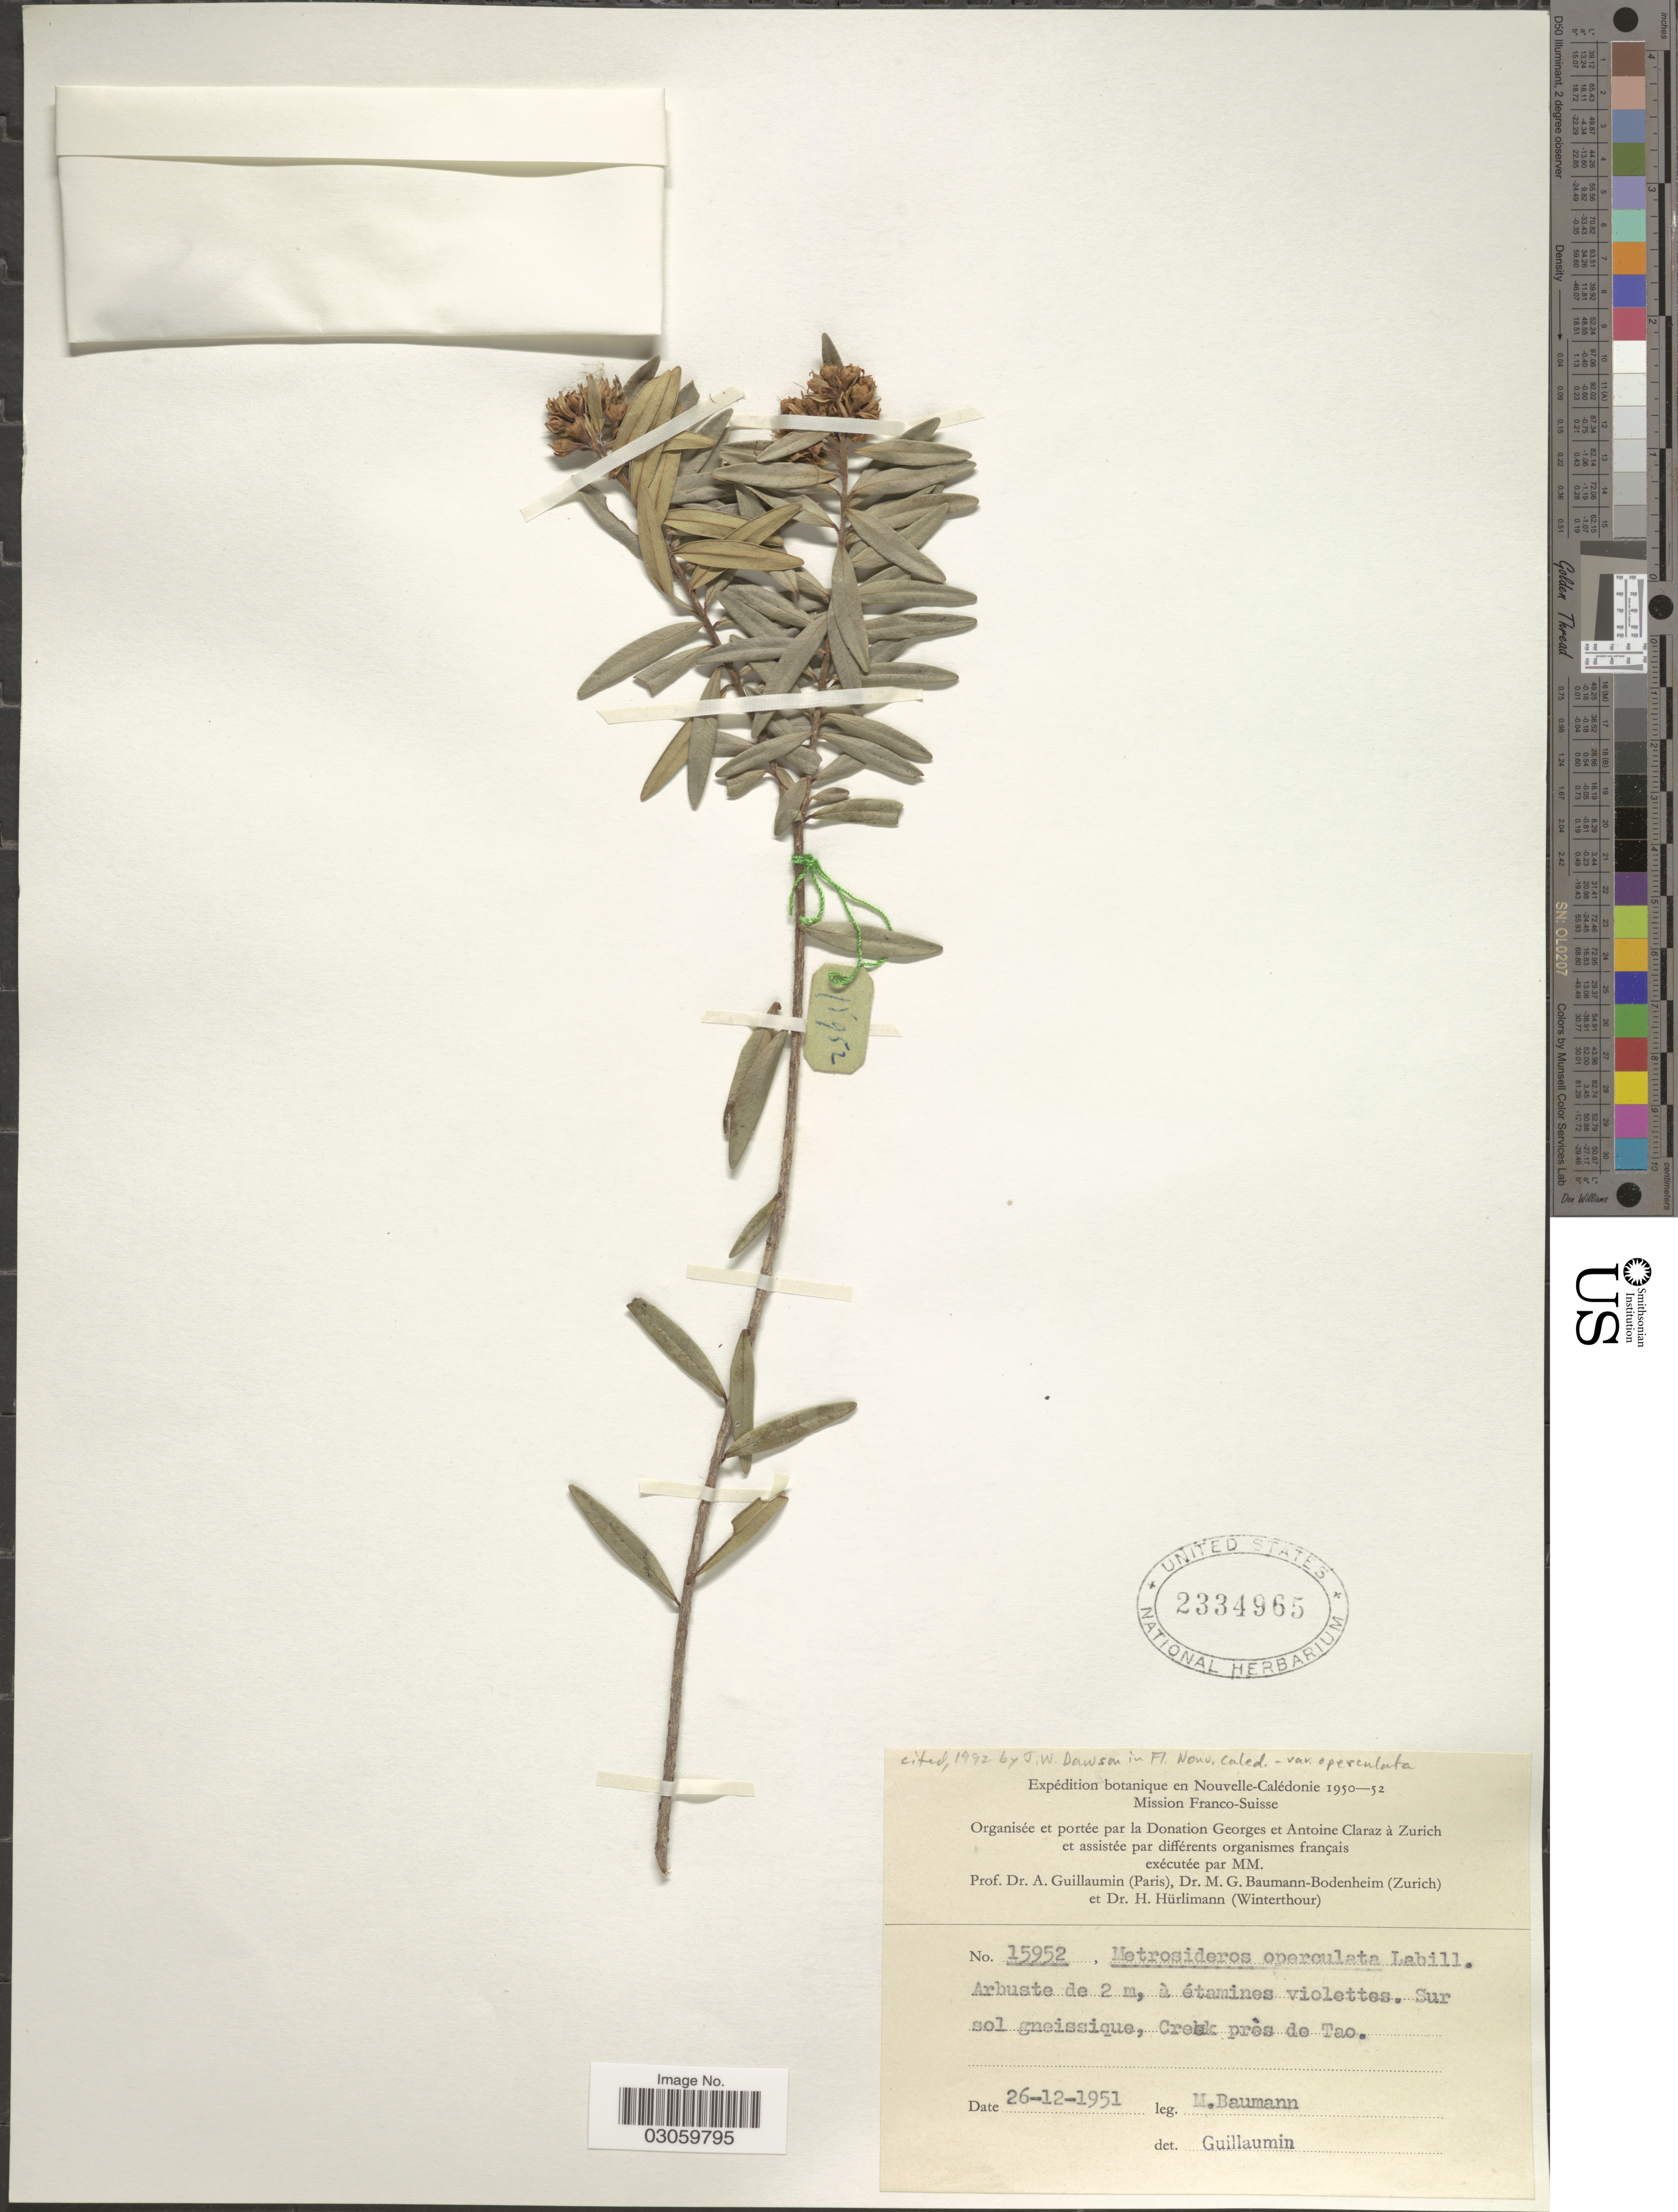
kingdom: Plantae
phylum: Tracheophyta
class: Magnoliopsida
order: Myrtales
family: Myrtaceae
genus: Metrosideros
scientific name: Metrosideros operculata var. operculata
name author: Labill.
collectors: M. G. Baumann-Bodenheim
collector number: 15952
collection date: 1951-12-26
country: New Caledonia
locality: Creek près de Tao.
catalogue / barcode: US 2334965